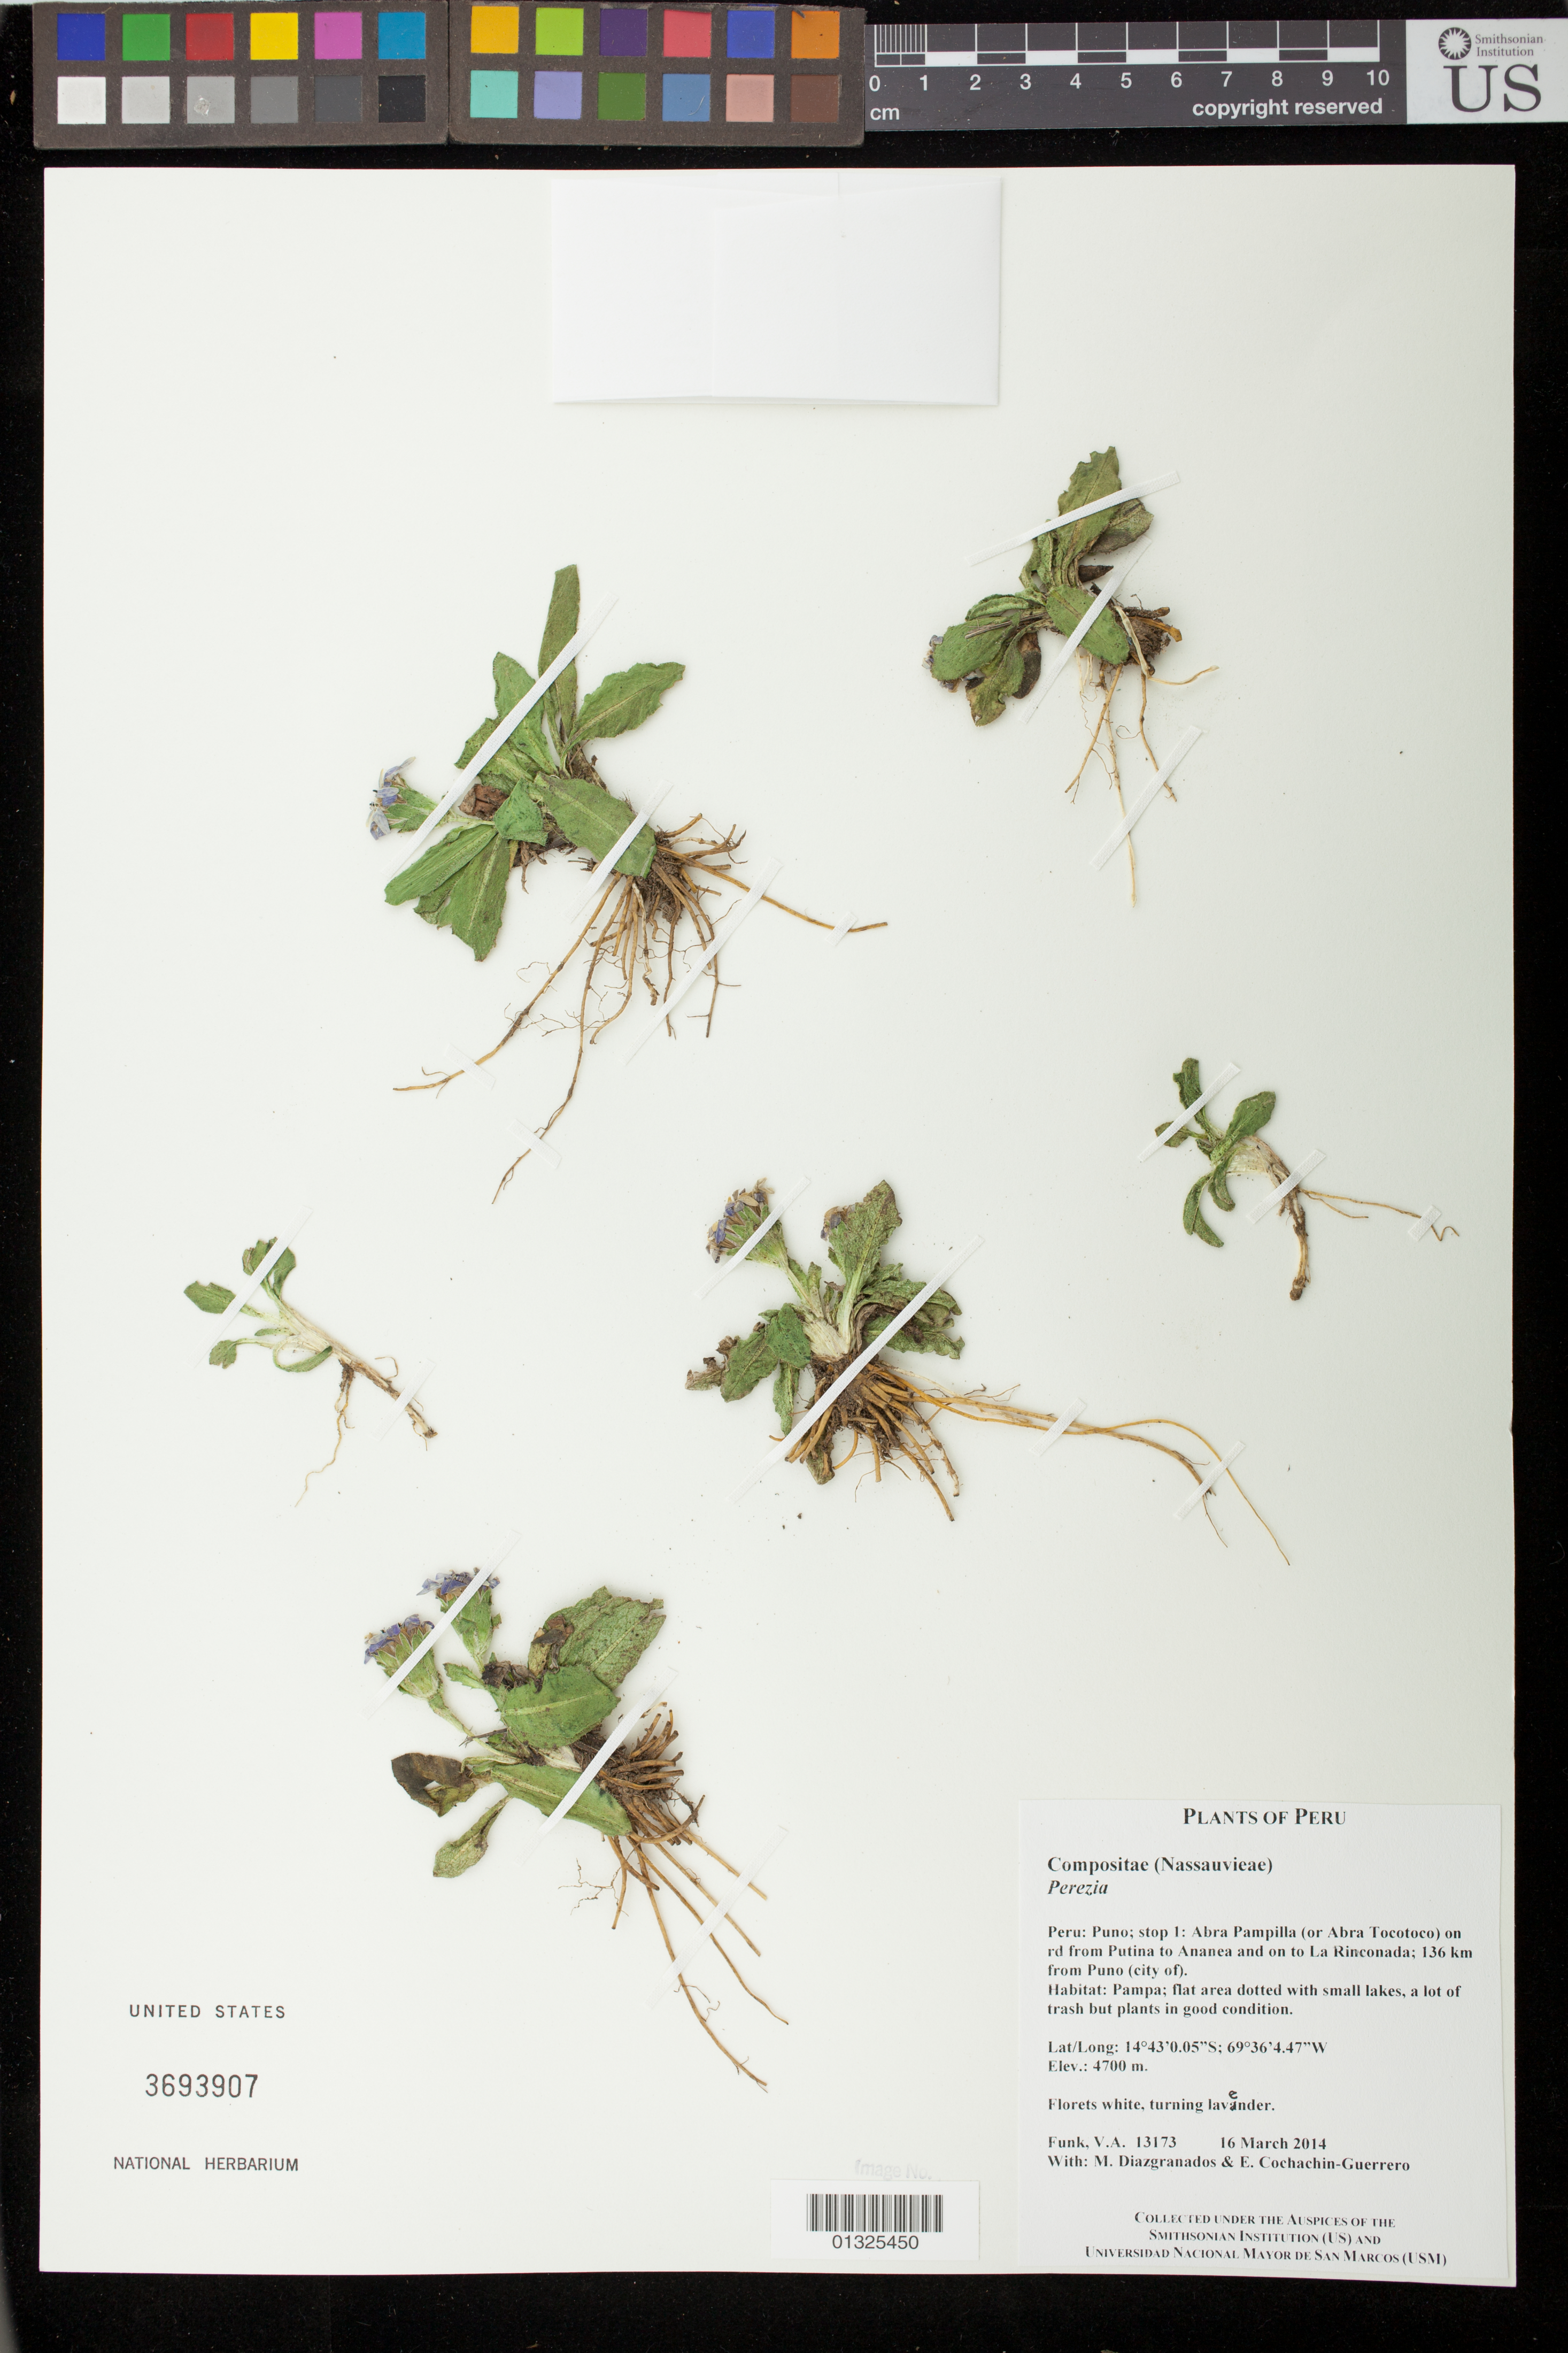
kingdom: Plantae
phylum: Tracheophyta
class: Magnoliopsida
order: Asterales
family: Asteraceae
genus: Perezia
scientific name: Perezia sp.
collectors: M. Diazgranados C. & E. Cochachin Guerrero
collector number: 13173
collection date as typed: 16 March 2014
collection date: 2014-03-16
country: Peru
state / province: Puno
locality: Abra Pampilla (or Abra Tocotoco) on Rd to Putina to Ananea and on to La Rinconada; 136 km from the city of Puno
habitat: Pampa; flat area dotted with small lakes, a lot of trash but plants in good condition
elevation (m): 4700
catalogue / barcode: US 3693907